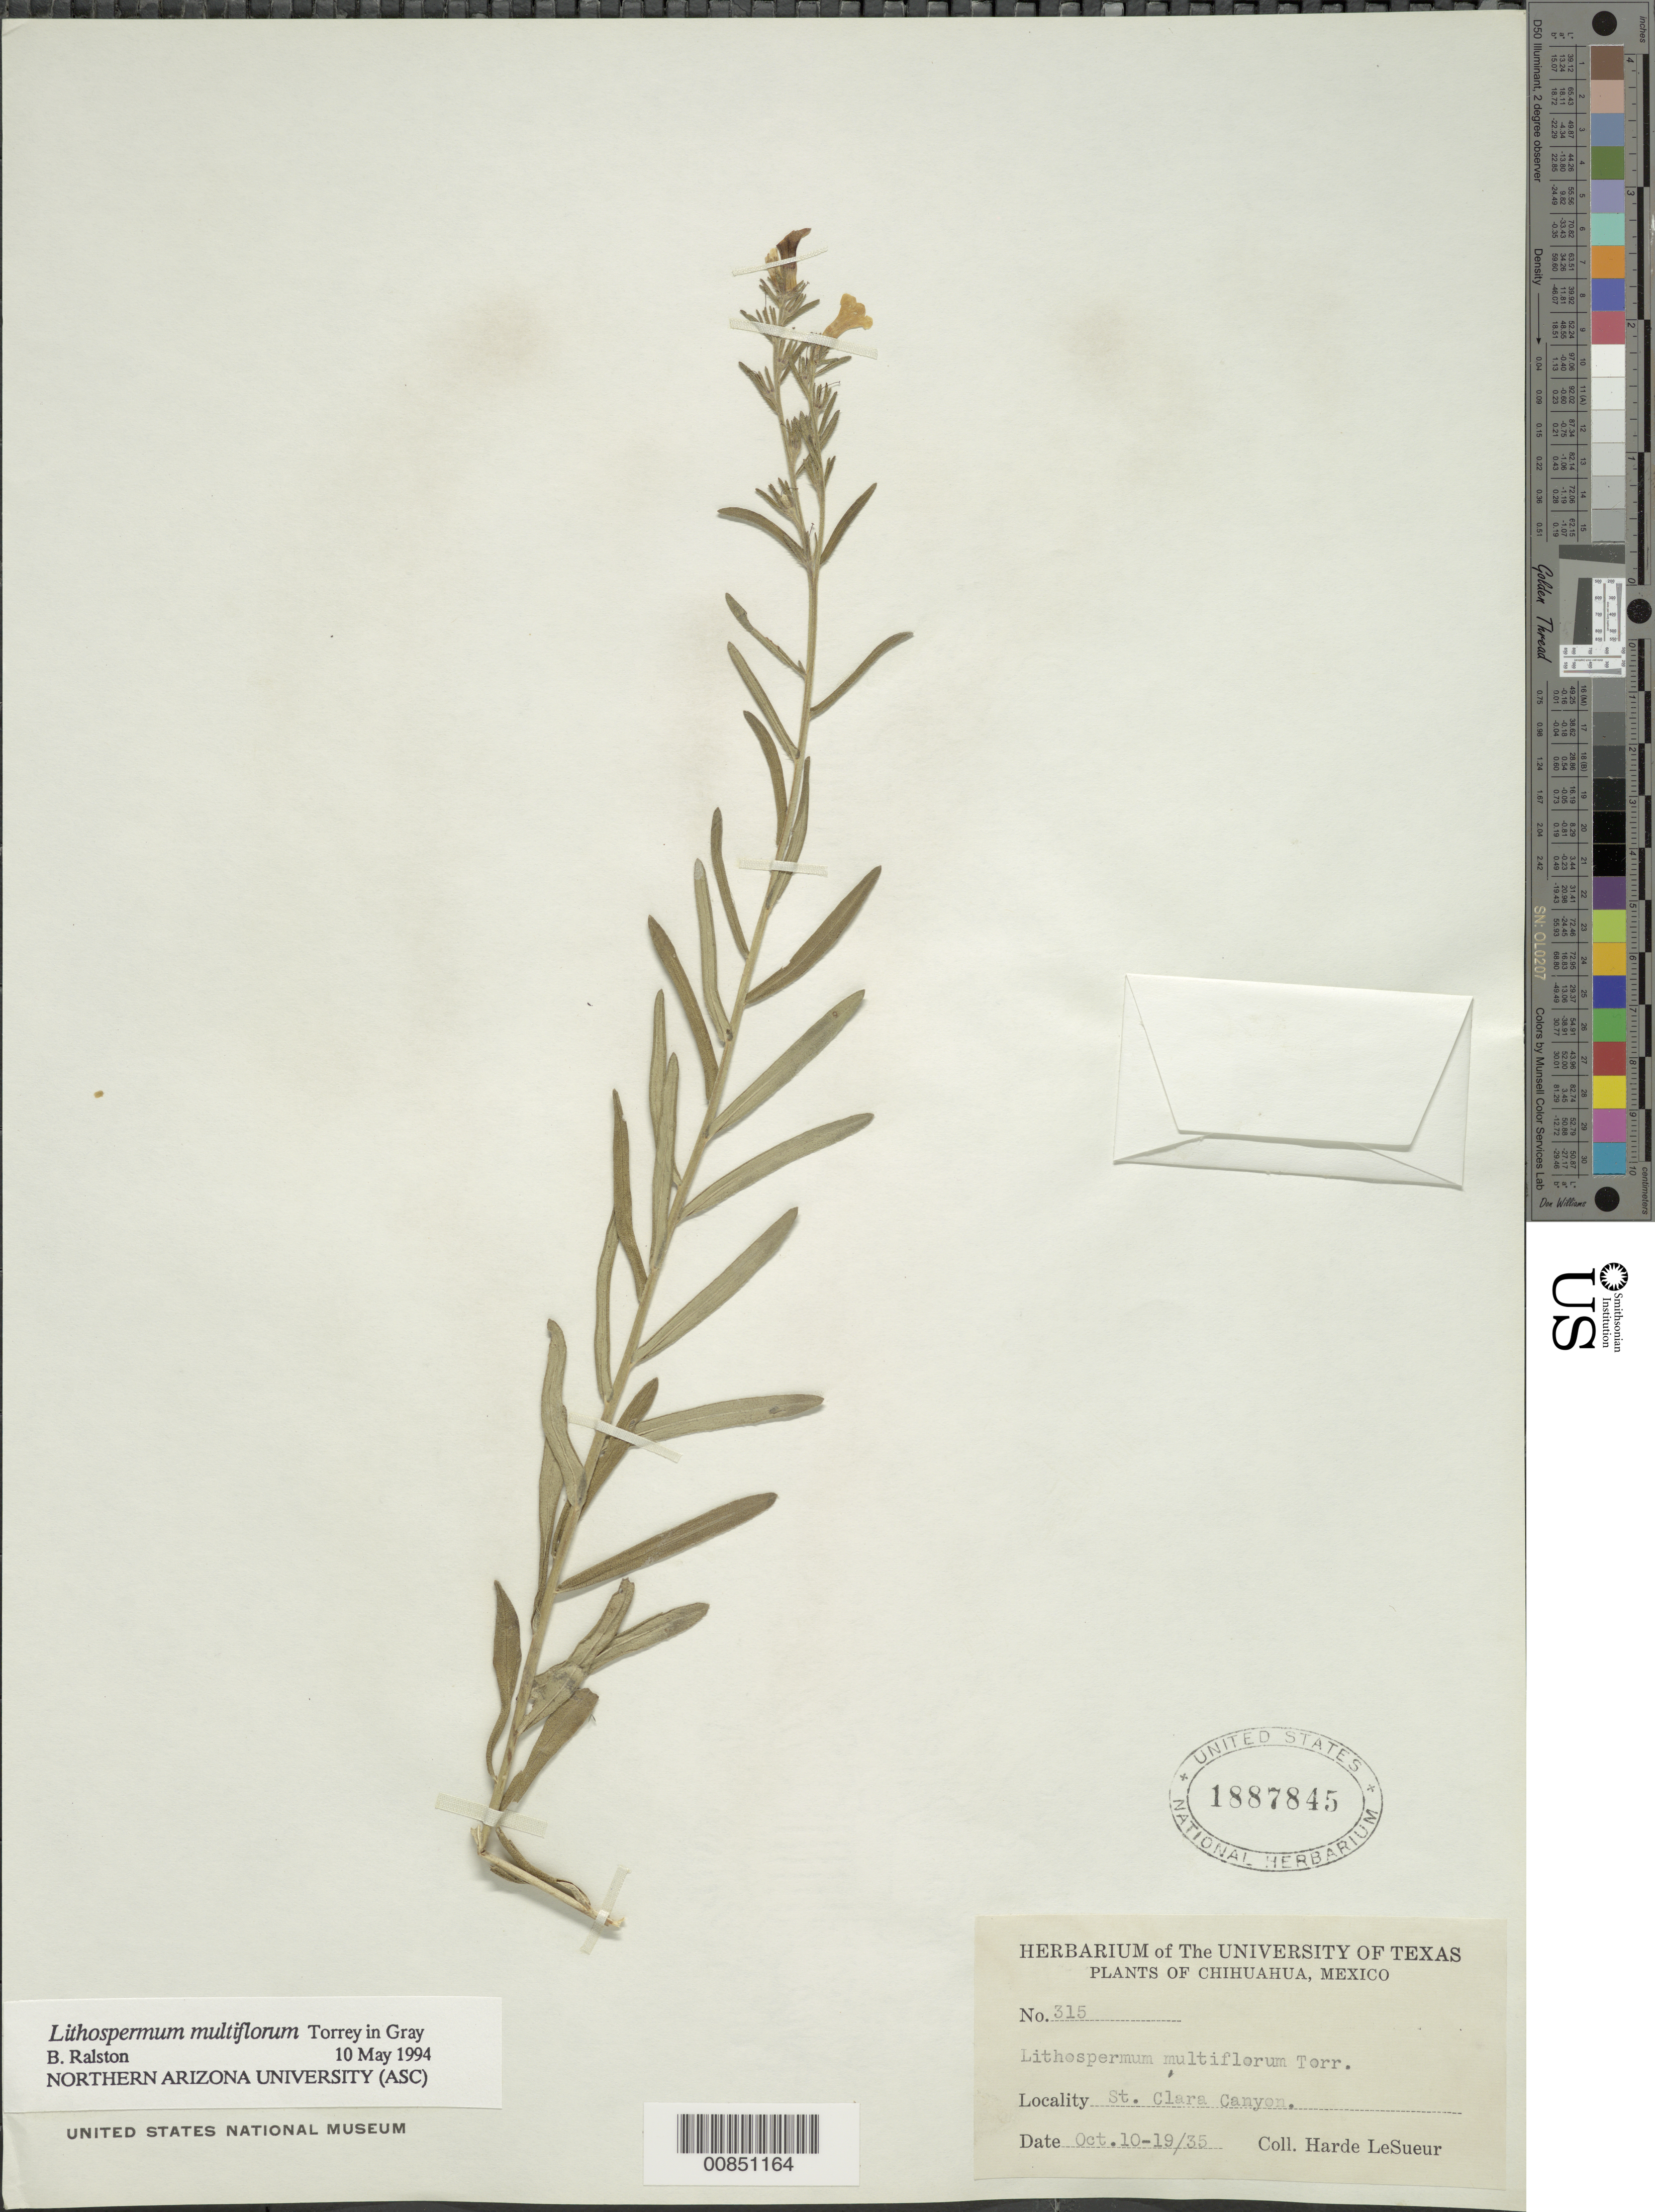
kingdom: Plantae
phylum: Tracheophyta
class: Magnoliopsida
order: Boraginales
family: Boraginaceae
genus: Lithospermum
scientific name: Lithospermum multiflorum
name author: Torr. ex A. Gray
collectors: D. H. LeSueur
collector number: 315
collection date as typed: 10 Oct 1935 to 19 Oct 1935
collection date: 1935-10-10/1935-10-19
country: Mexico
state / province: Chihuahua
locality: St. Clara Canyon.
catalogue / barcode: US 1887845